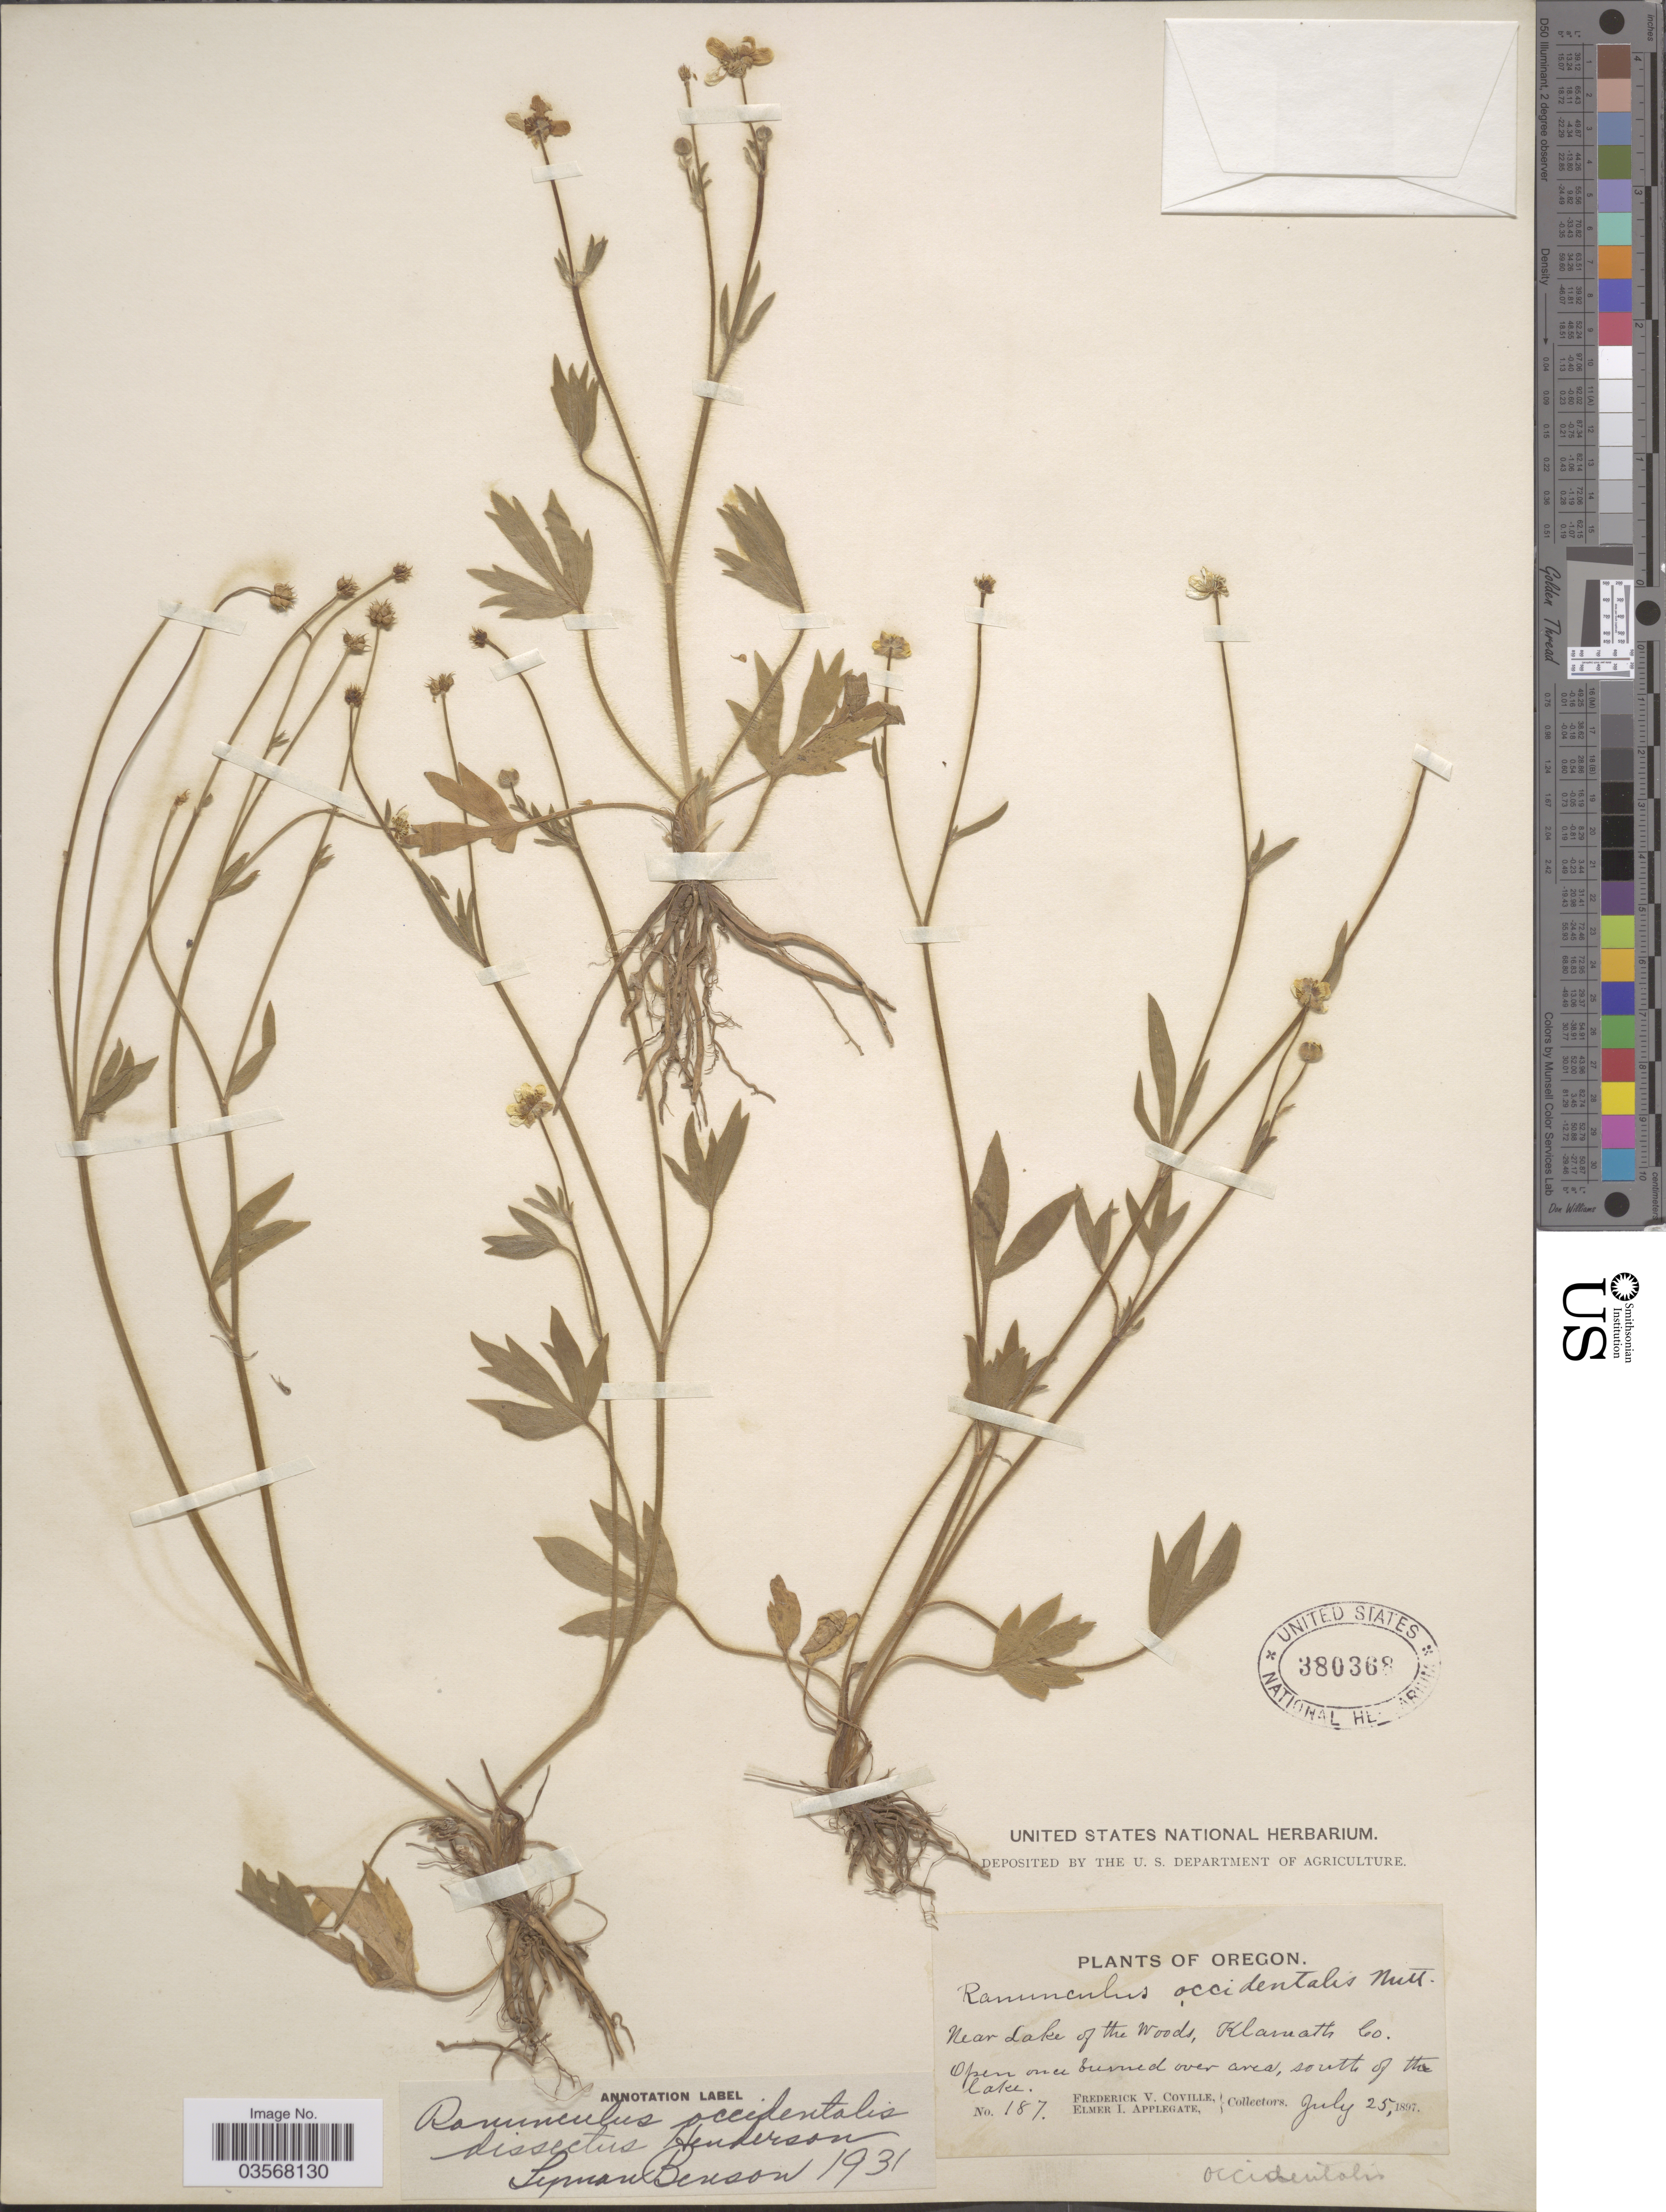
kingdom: Plantae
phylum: Tracheophyta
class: Magnoliopsida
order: Ranunculales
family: Ranunculaceae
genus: Ranunculus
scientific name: Ranunculus occidentalis var. dissectus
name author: L.F. Hend.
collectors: F. V. Coville & E. I. Applegate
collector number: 187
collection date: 1897-07-25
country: United States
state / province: Oregon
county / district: Klamath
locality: Near Lake of the Woods, Klamath Co.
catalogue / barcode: US 380368